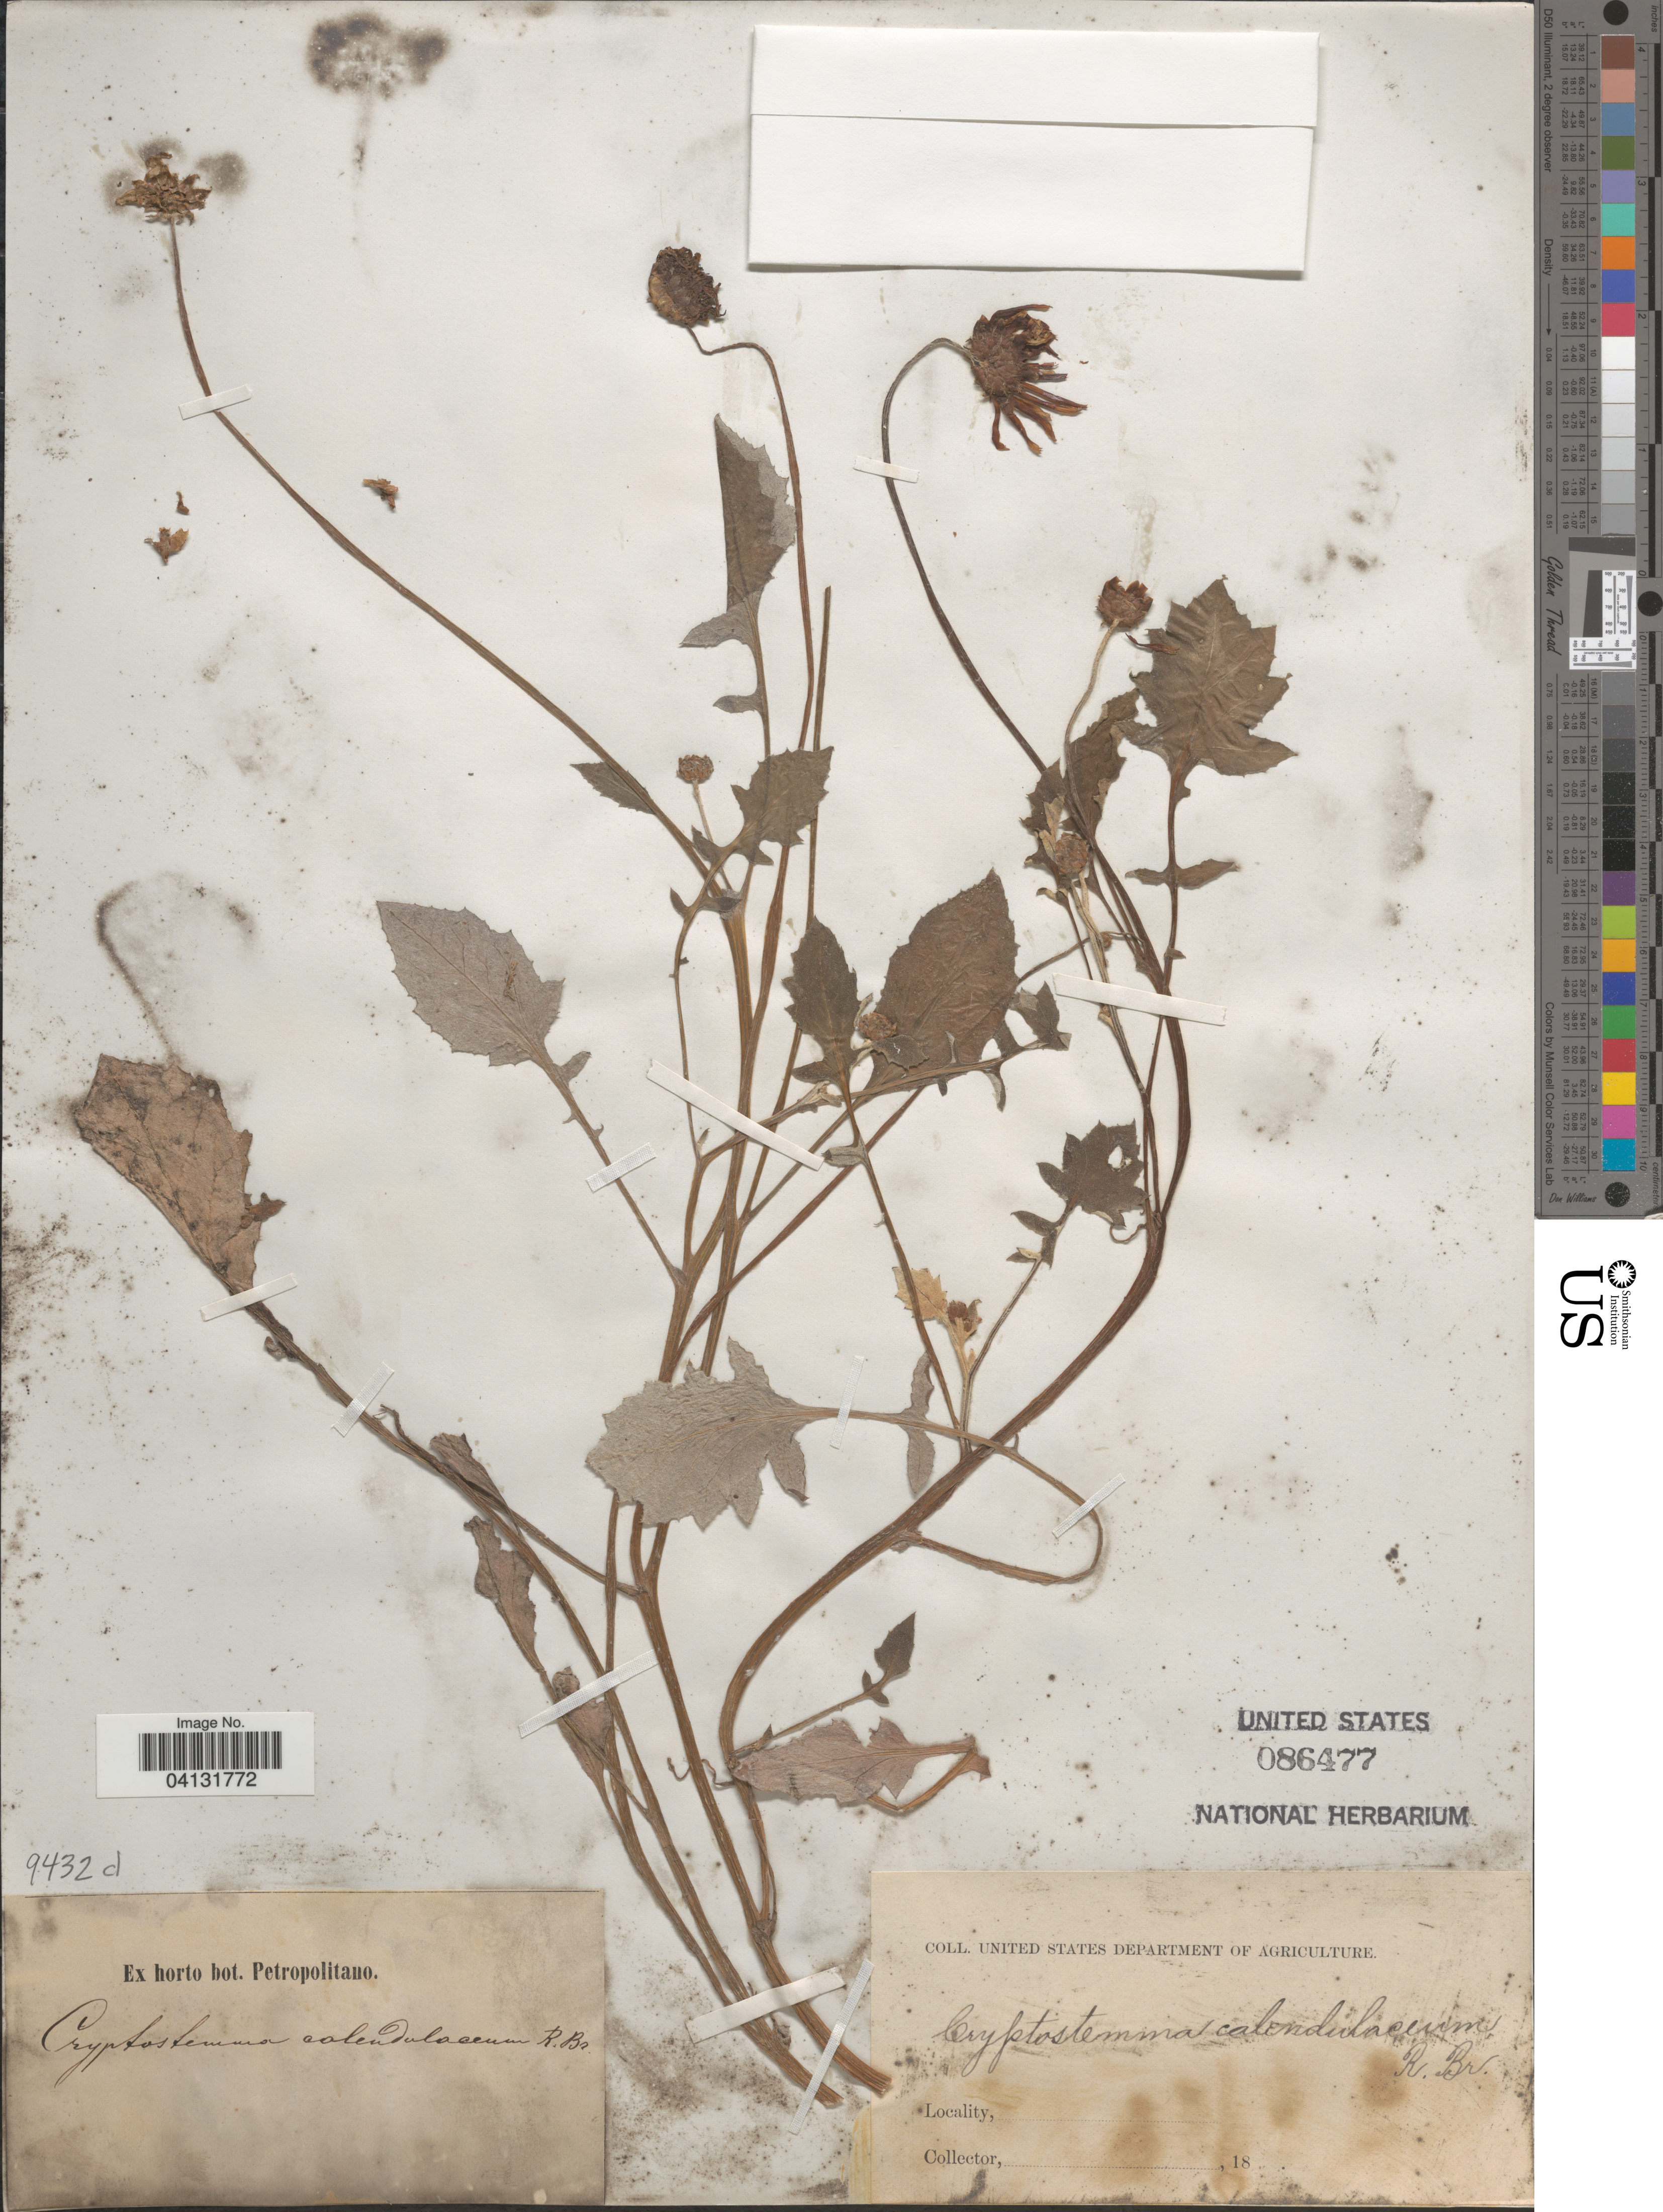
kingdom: Plantae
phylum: Tracheophyta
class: Magnoliopsida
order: Asterales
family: Asteraceae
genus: Arctotheca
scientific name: Arctotheca calendula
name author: (L.) Levyns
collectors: ex Horto Bot. Petropolitano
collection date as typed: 18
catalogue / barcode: US 86477